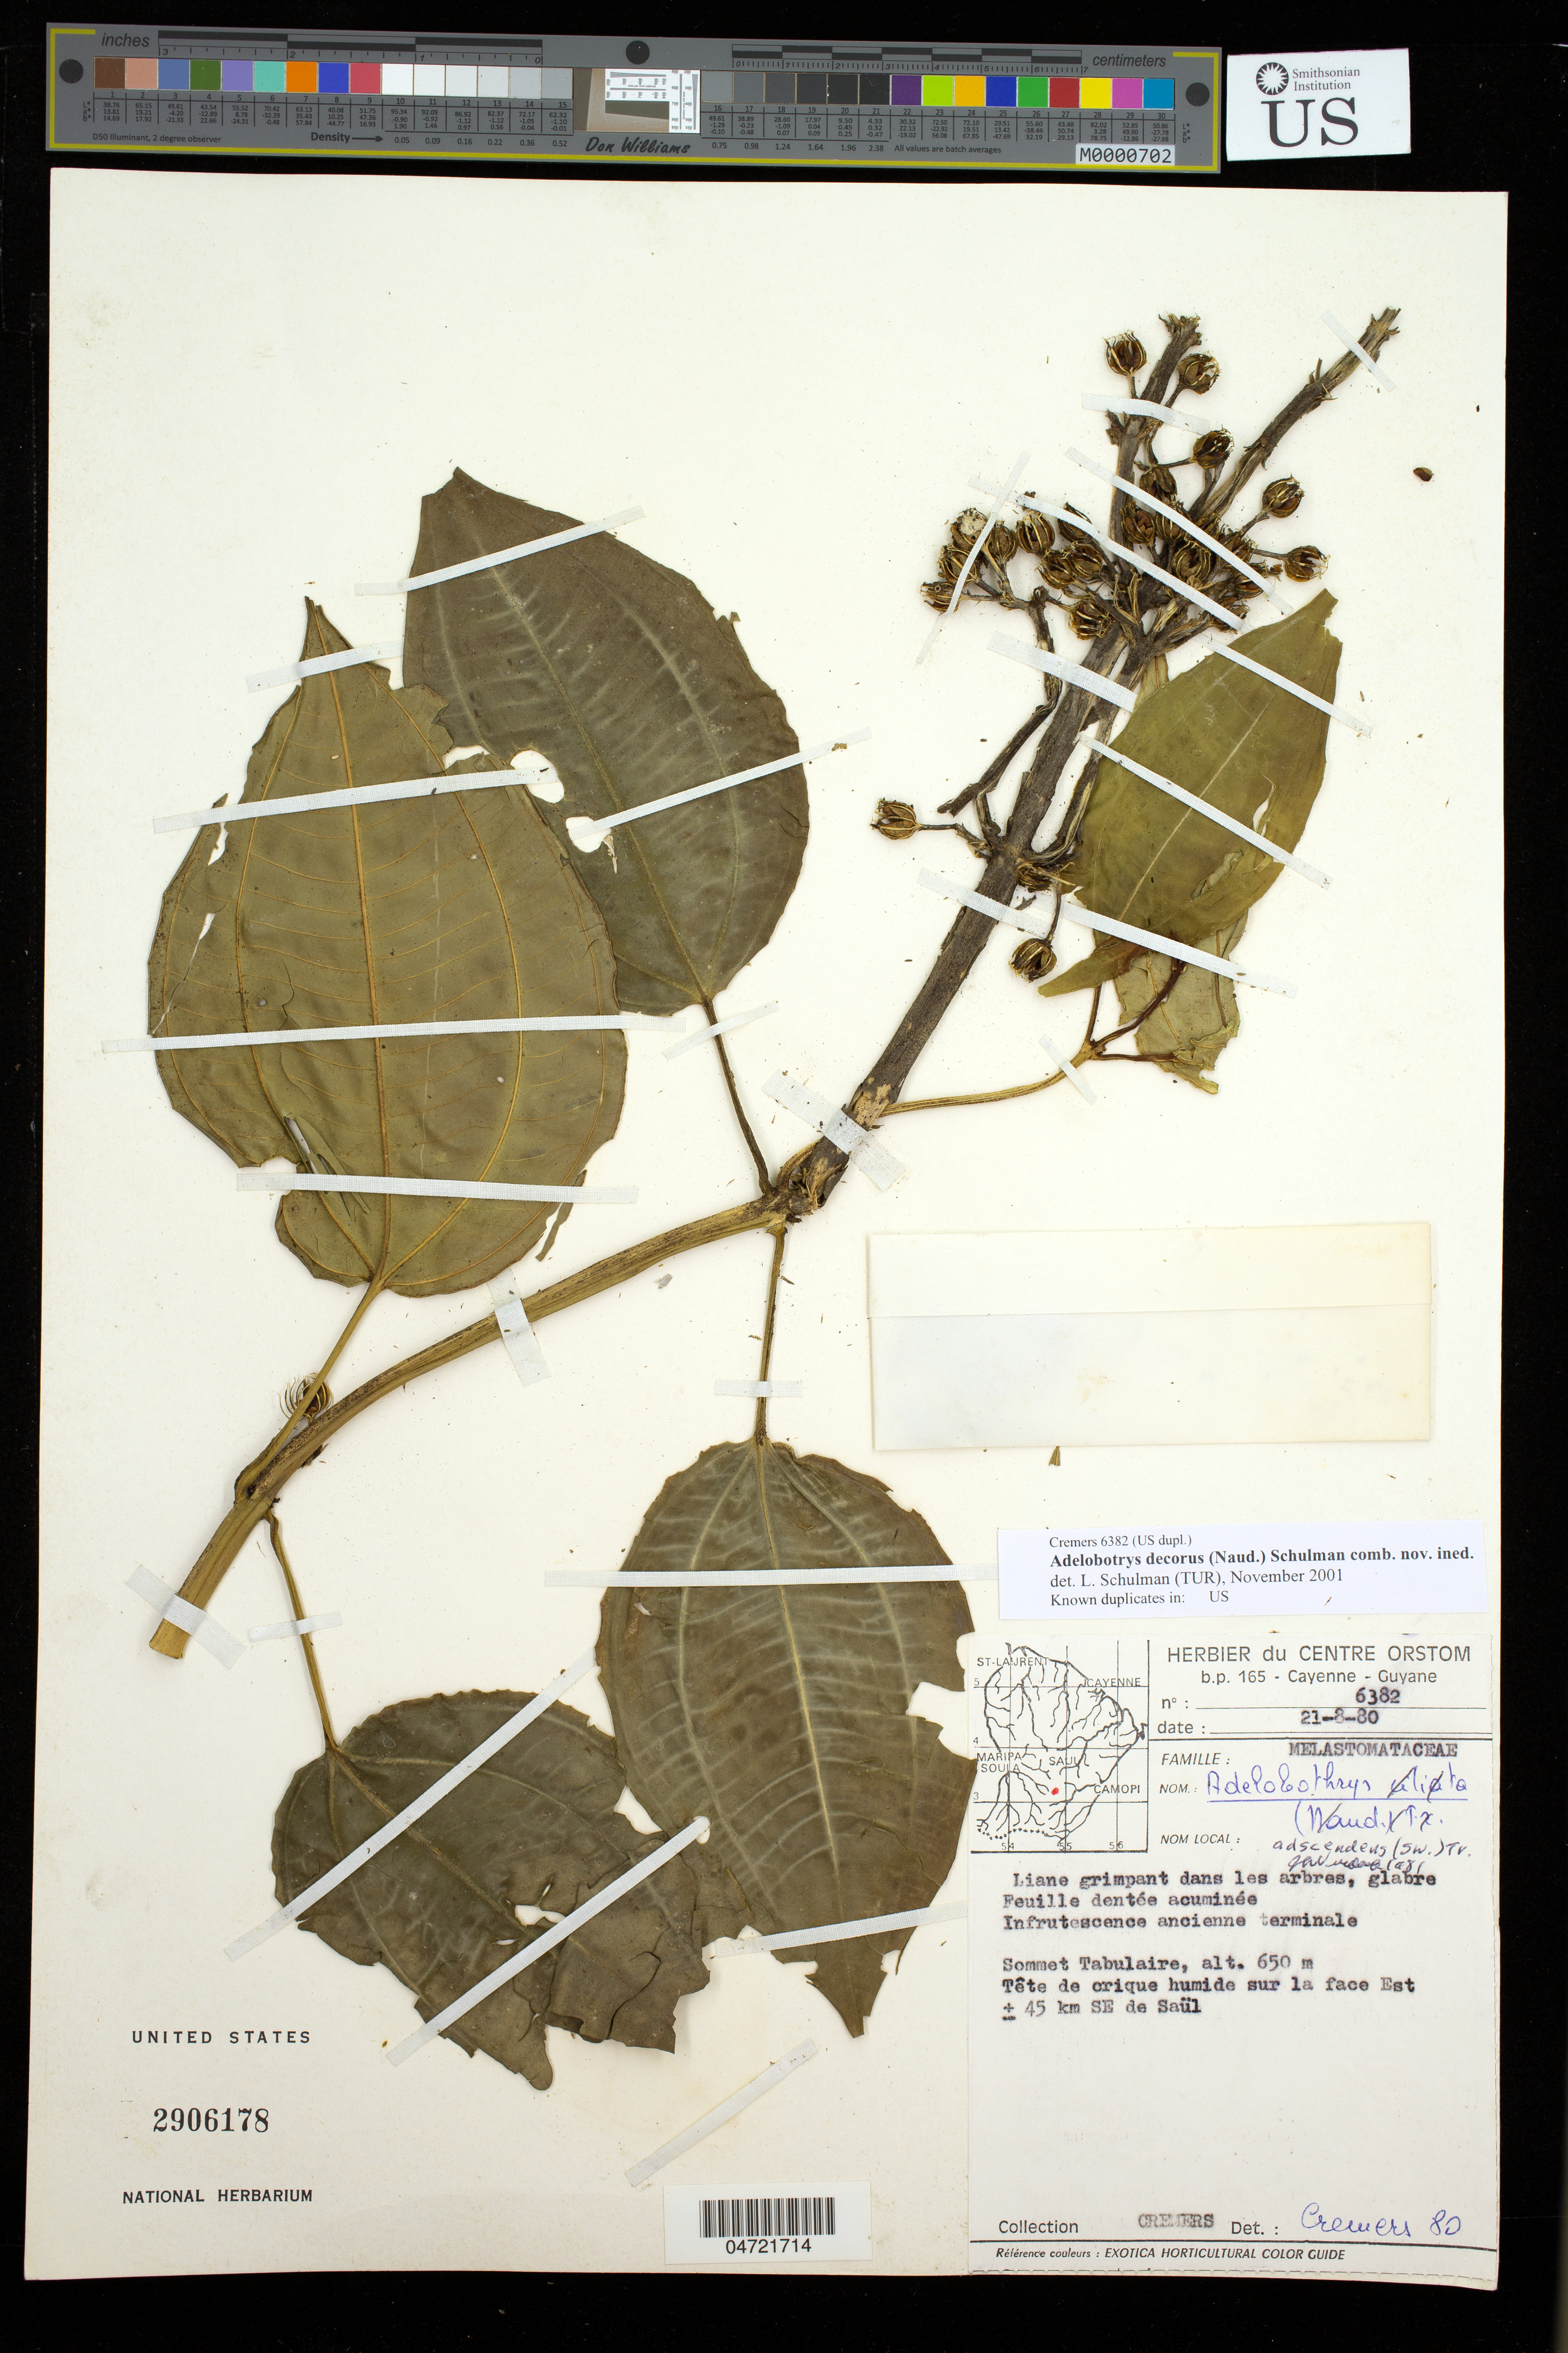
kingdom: Plantae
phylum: Tracheophyta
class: Magnoliopsida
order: Myrtales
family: Melastomataceae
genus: Adelobotrys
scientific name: Adelobotrys sp. nov.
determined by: Schulman, Leif, (TUR), University of Turku (FINLAND)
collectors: G. Cremers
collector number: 6382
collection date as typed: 21-Aug-80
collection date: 1980-08-21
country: French Guiana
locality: Sommet Tabulaire, ± 45 km SE de Saül; région des Emérillons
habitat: Tete de crique humide sur la face Est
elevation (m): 650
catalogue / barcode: US 2906178